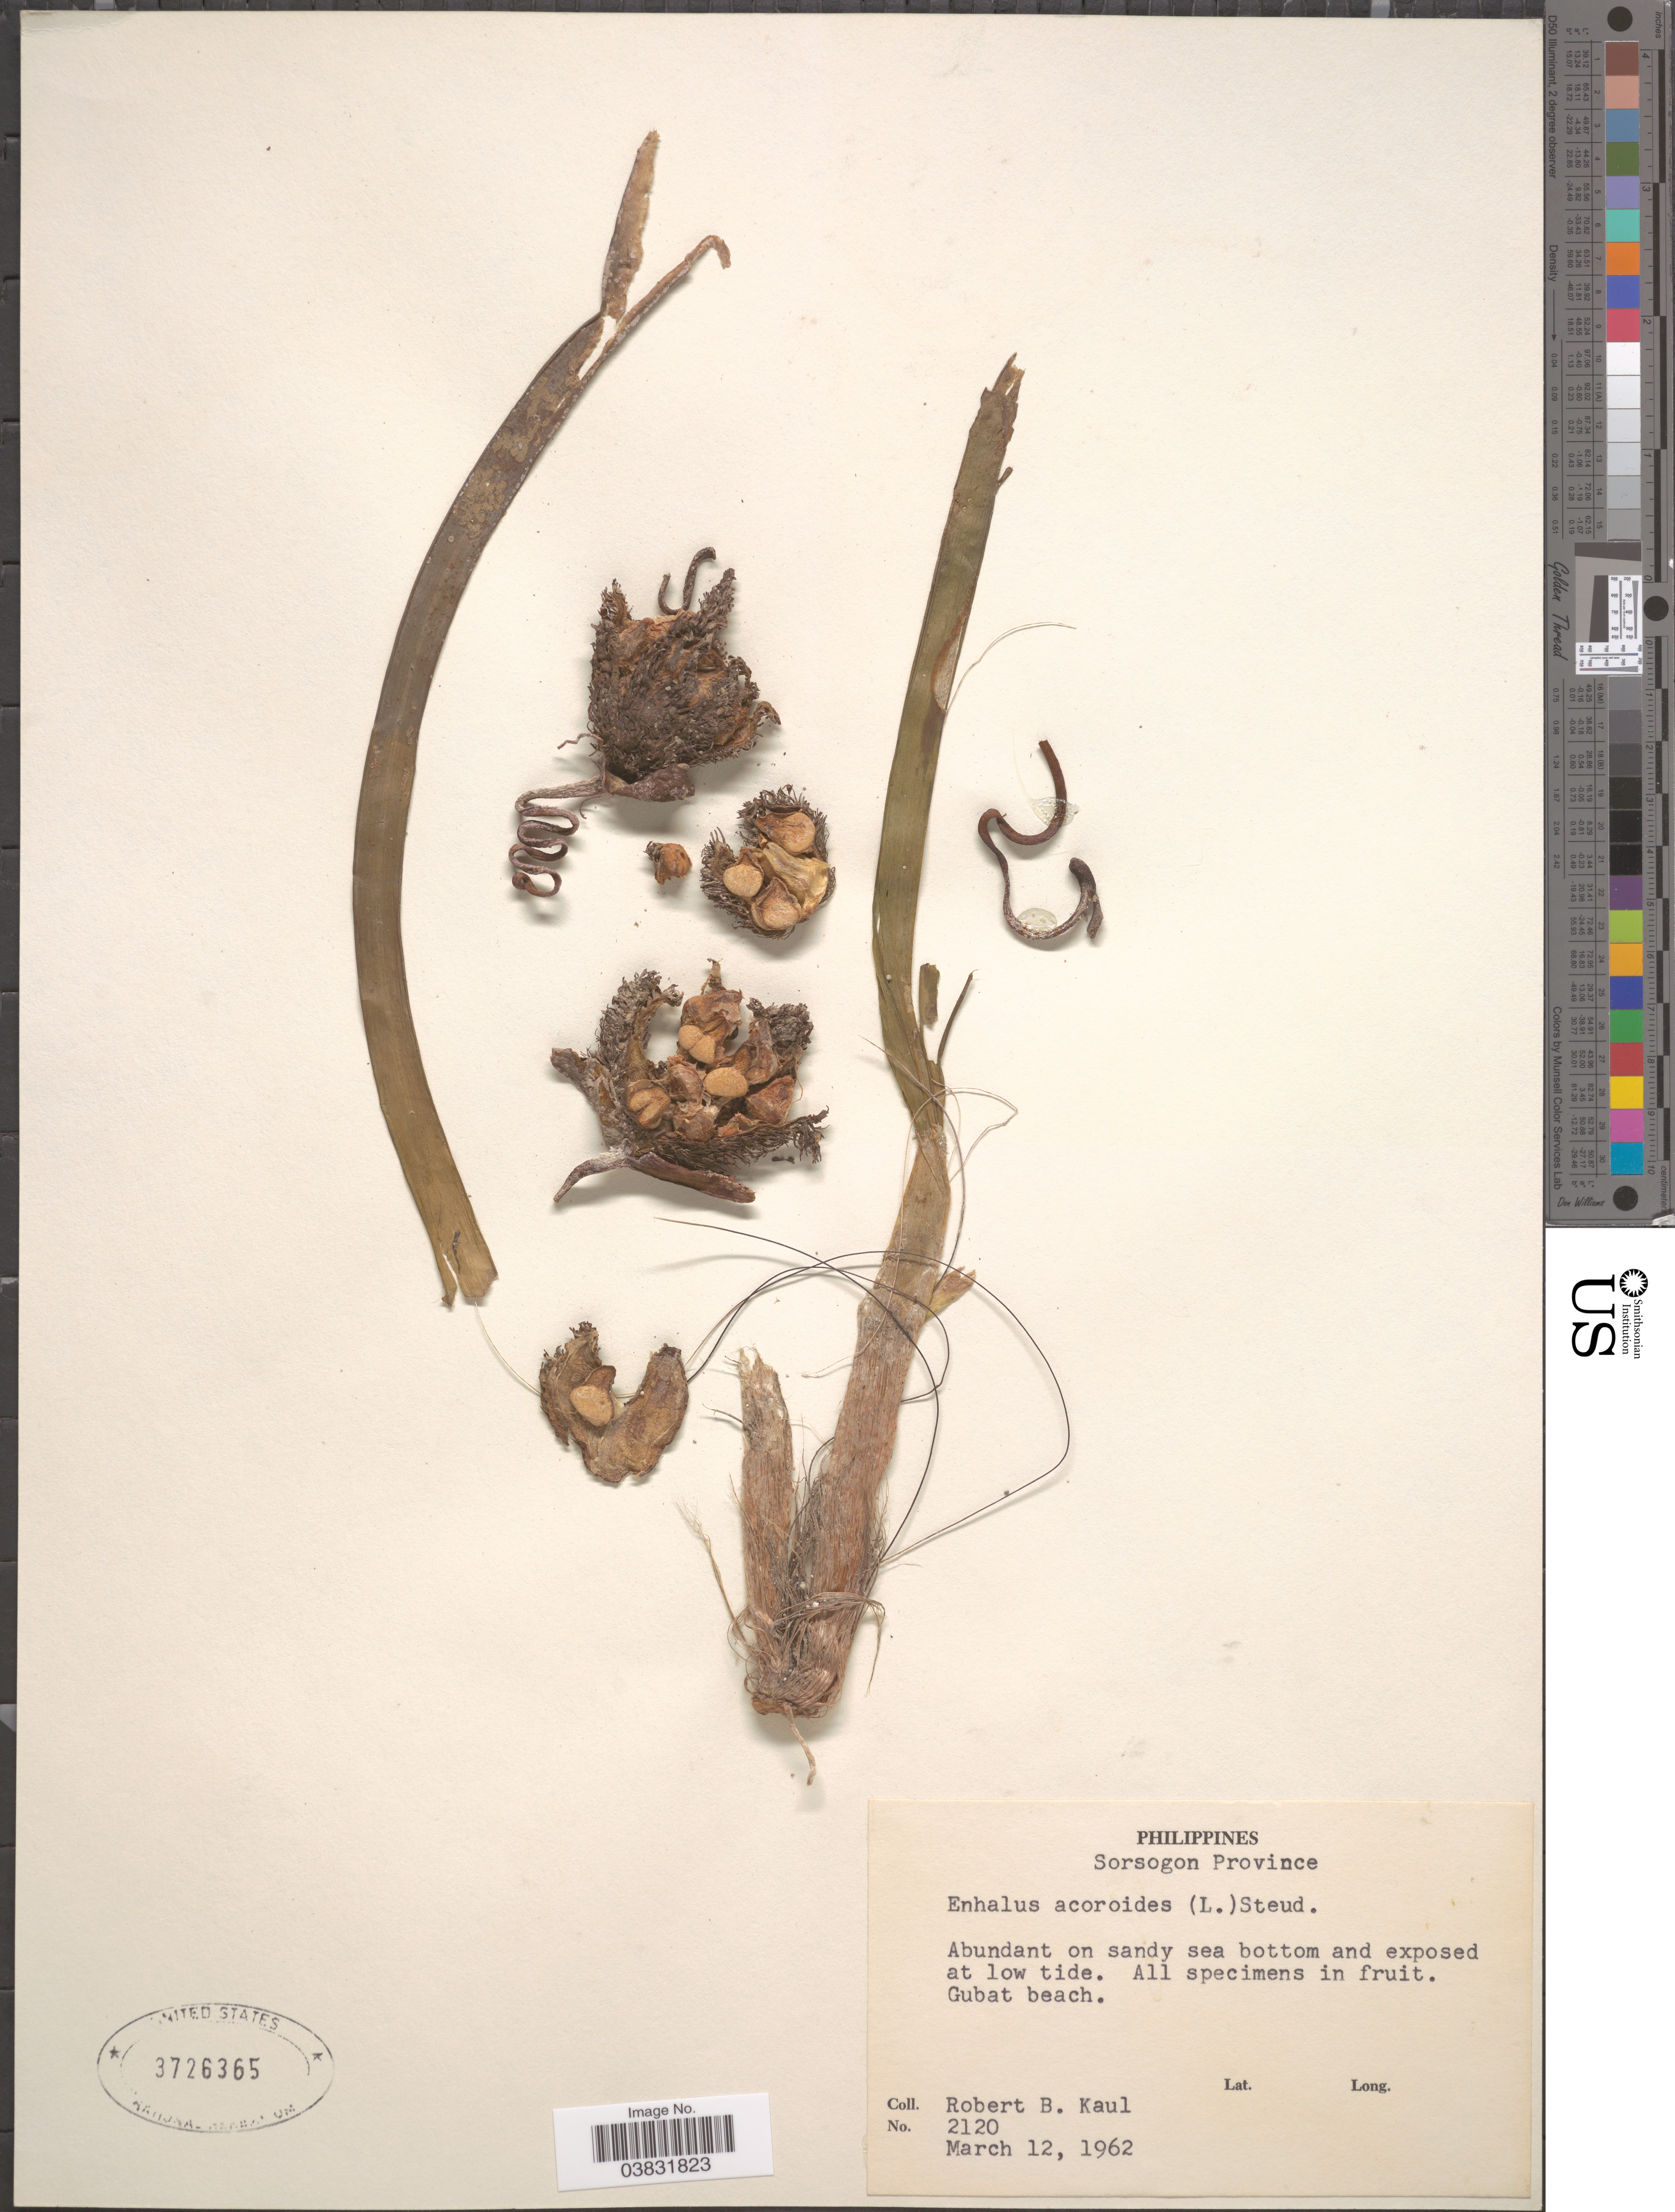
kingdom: Plantae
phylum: Tracheophyta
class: Liliopsida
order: Alismatales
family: Hydrocharitaceae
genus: Enhalus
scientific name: Enhalus acoroides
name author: (L. f.) Royle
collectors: R. Kaul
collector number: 2120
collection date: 1962-03-12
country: Philippines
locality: Sorsogon Province. Gubat beach.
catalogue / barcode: US 3726365